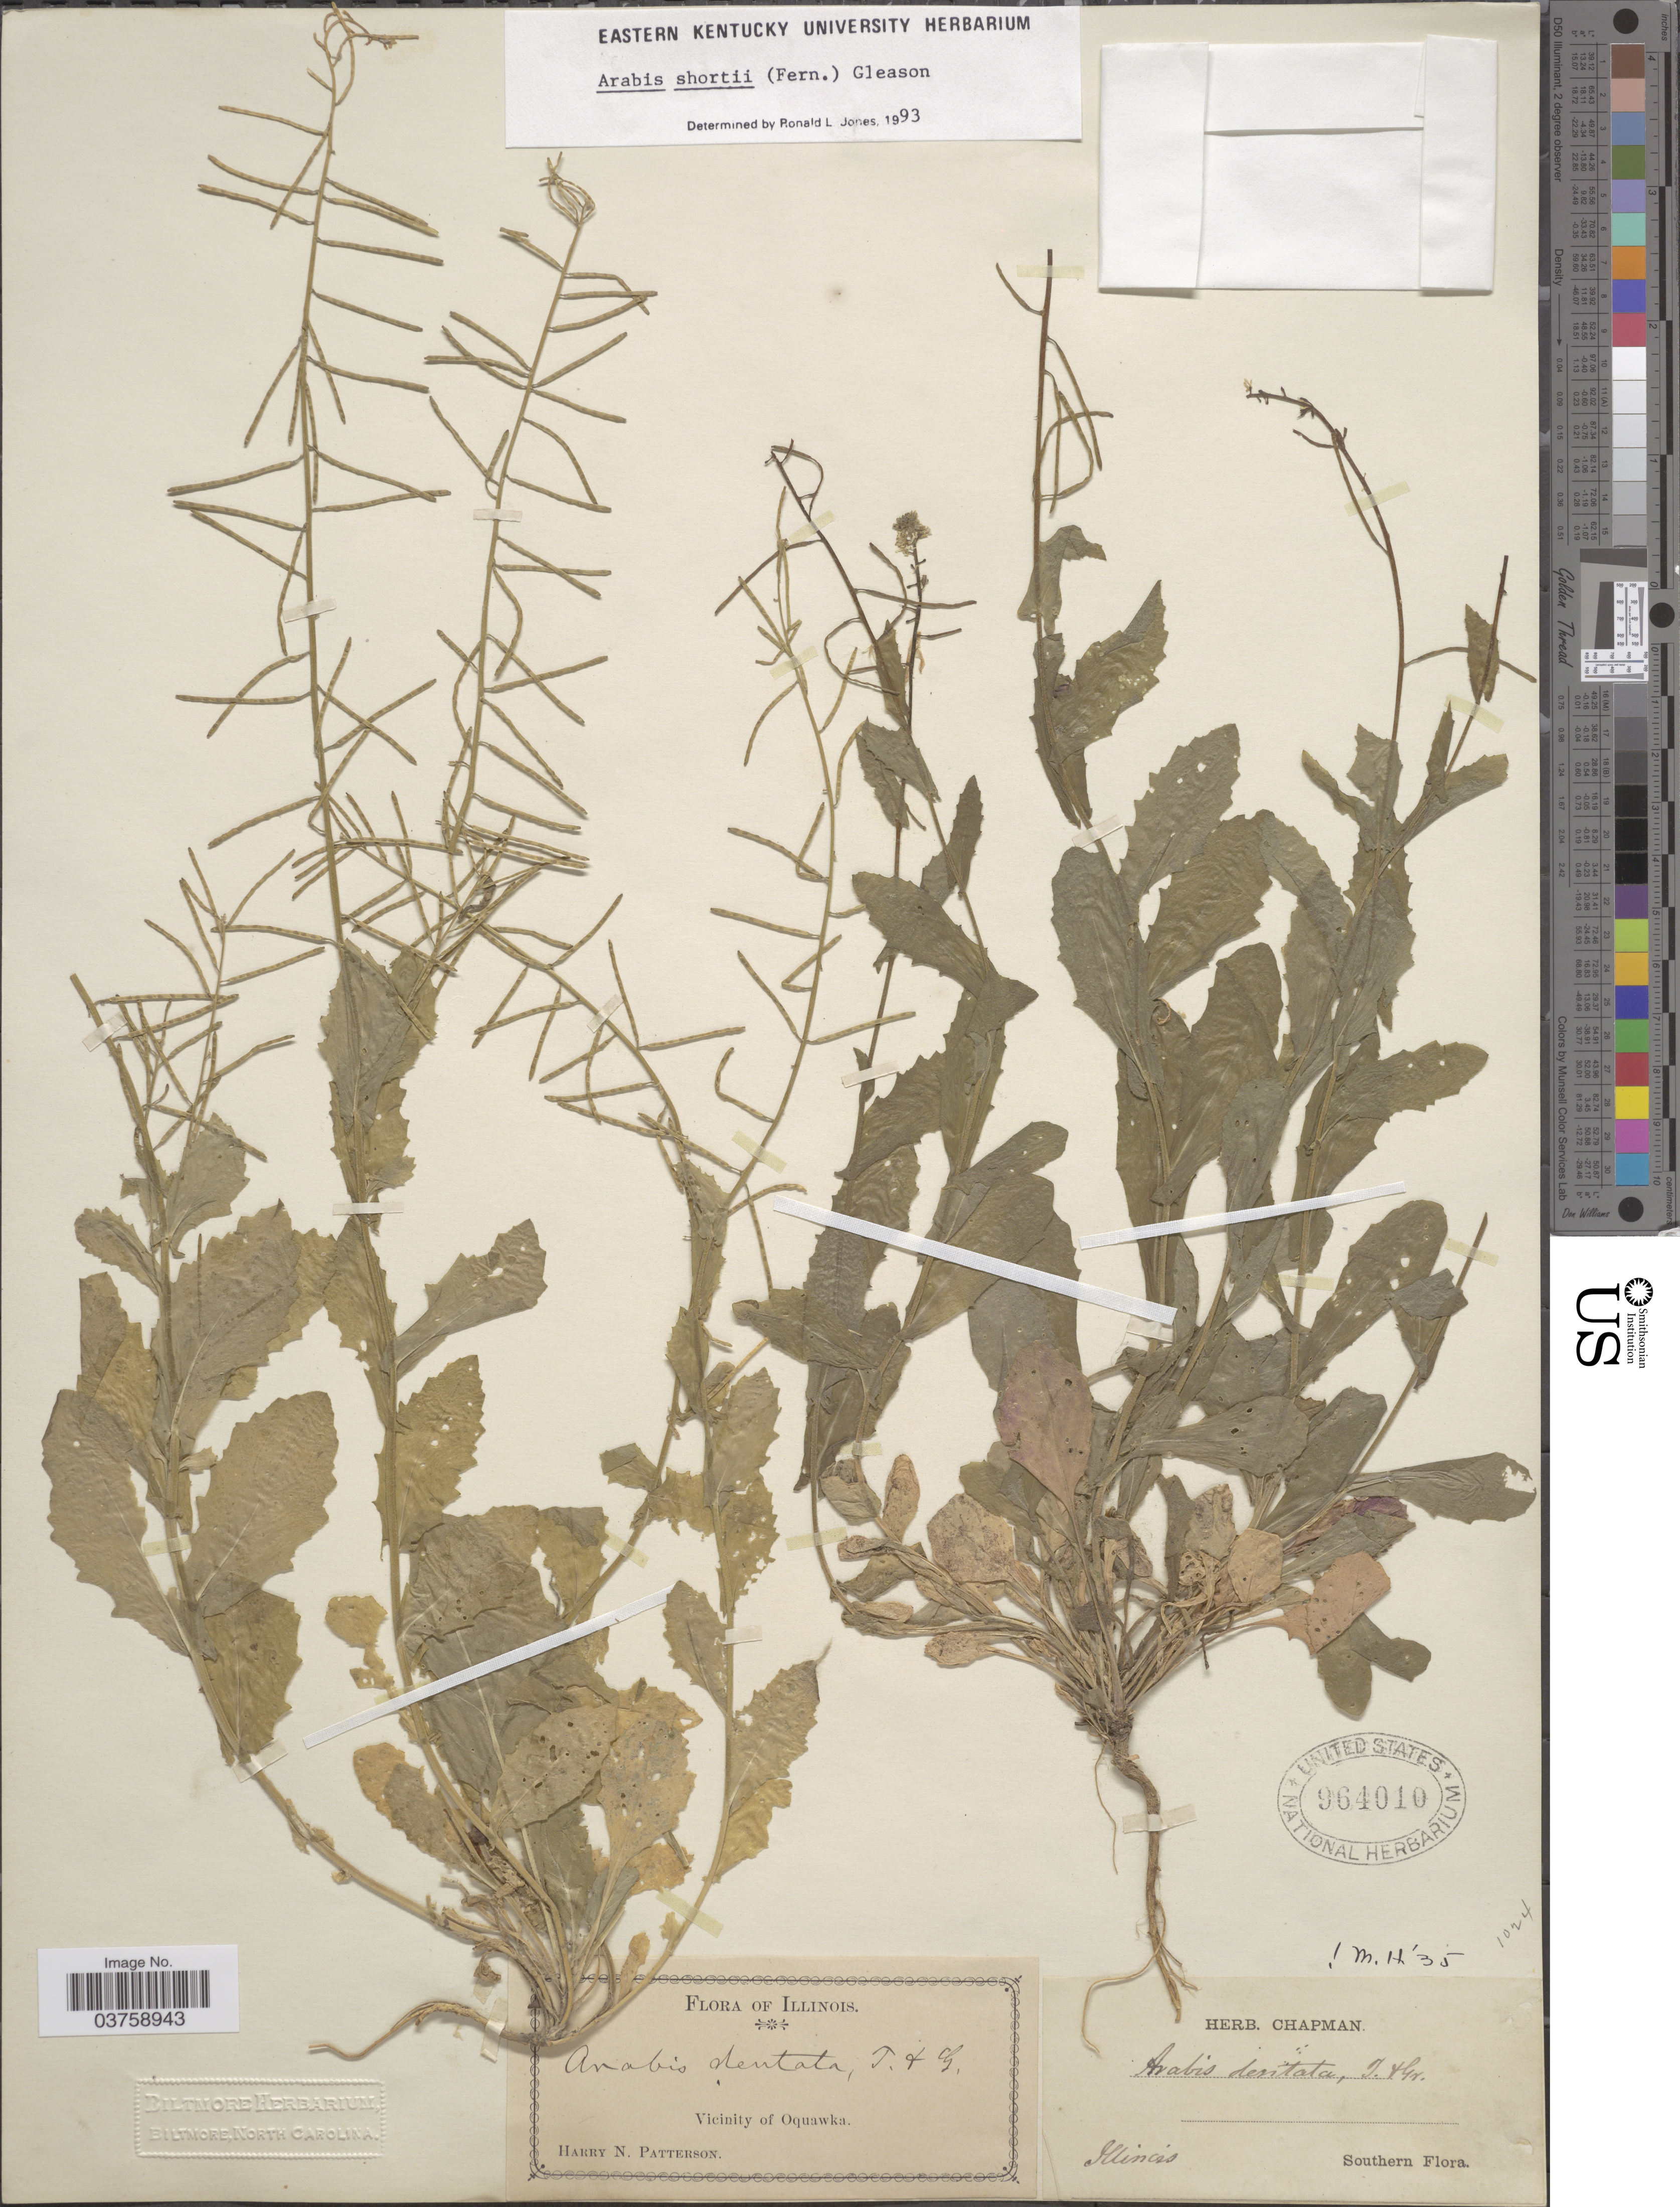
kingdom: Plantae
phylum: Tracheophyta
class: Magnoliopsida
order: Brassicales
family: Brassicaceae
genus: Arabis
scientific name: Arabis shortii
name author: (Fernald) Gleason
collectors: H. N. Patterson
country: United States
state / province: Illinois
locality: Vicinity of Oquawka.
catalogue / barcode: US 964010